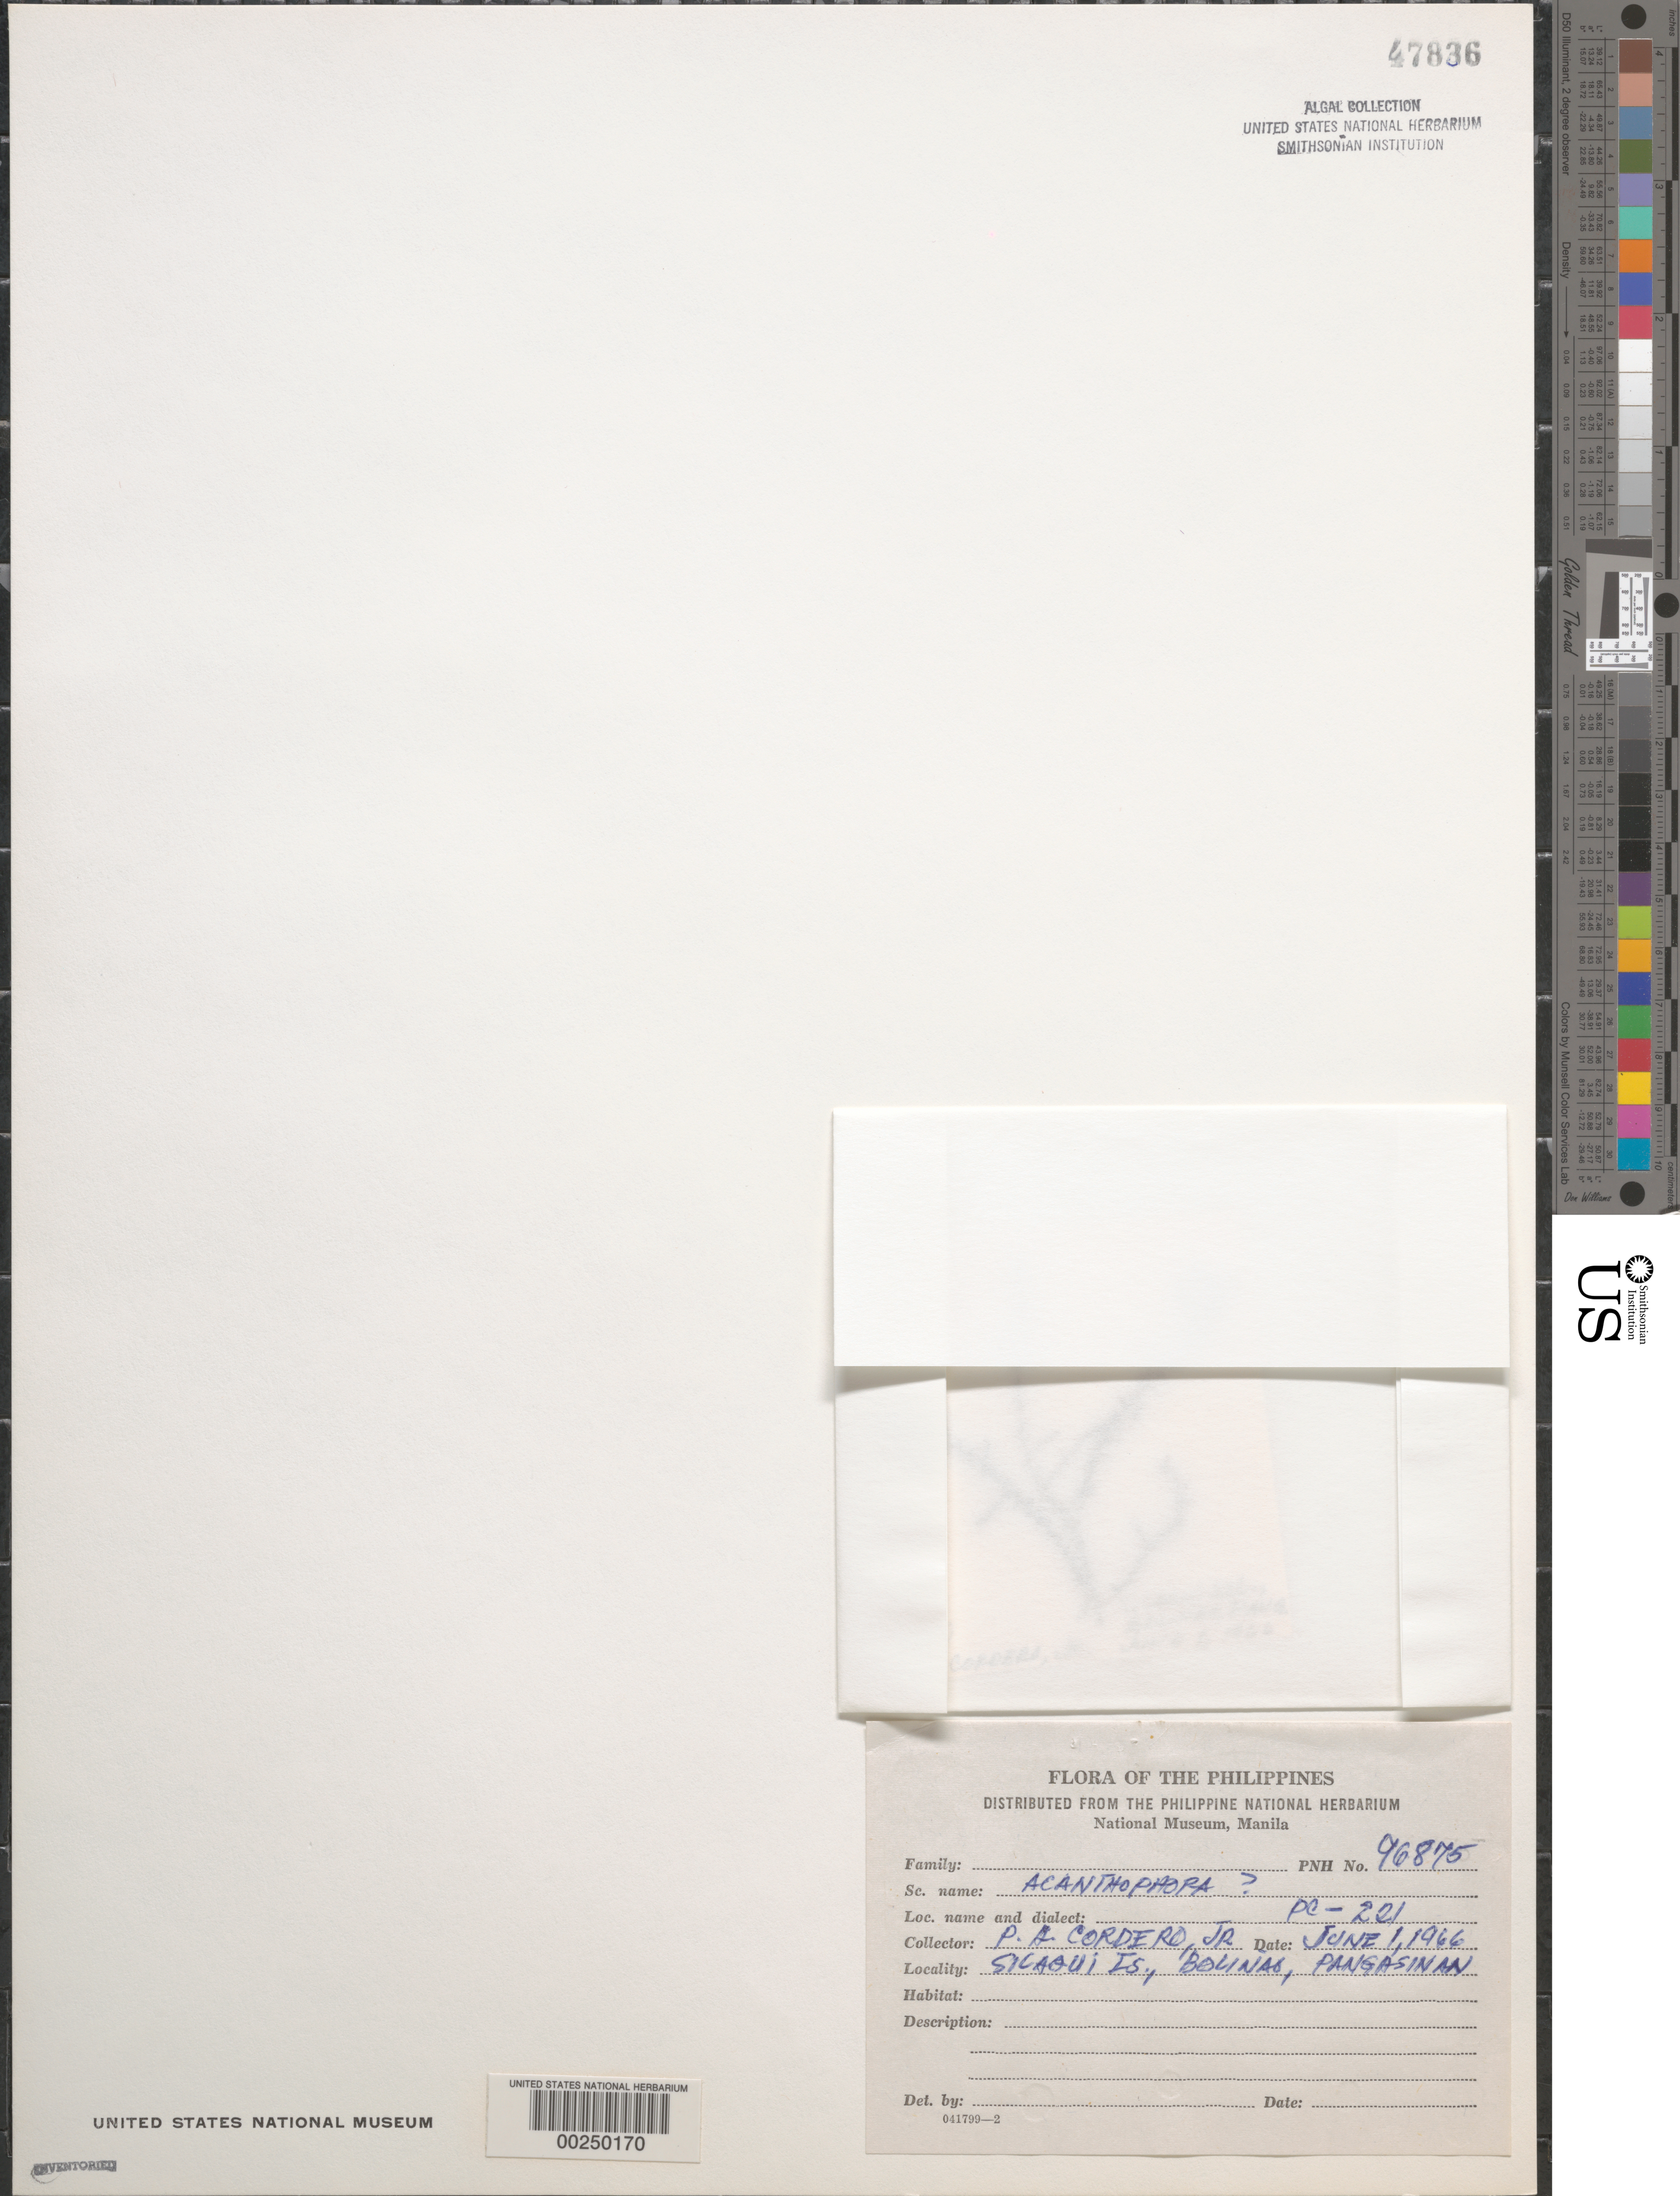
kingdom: Plantae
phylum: Rhodophyta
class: Florideophyceae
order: Ceramiales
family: Rhodomelaceae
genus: Acanthophora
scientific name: Acanthophora sp.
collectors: P. A. Cordero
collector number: Pc-201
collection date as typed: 01 Jun 1966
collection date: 1966-06-01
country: Philippines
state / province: Ilocos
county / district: Pangasinan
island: Luzon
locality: Silaqui Island, Bolinao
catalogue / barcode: US 47836